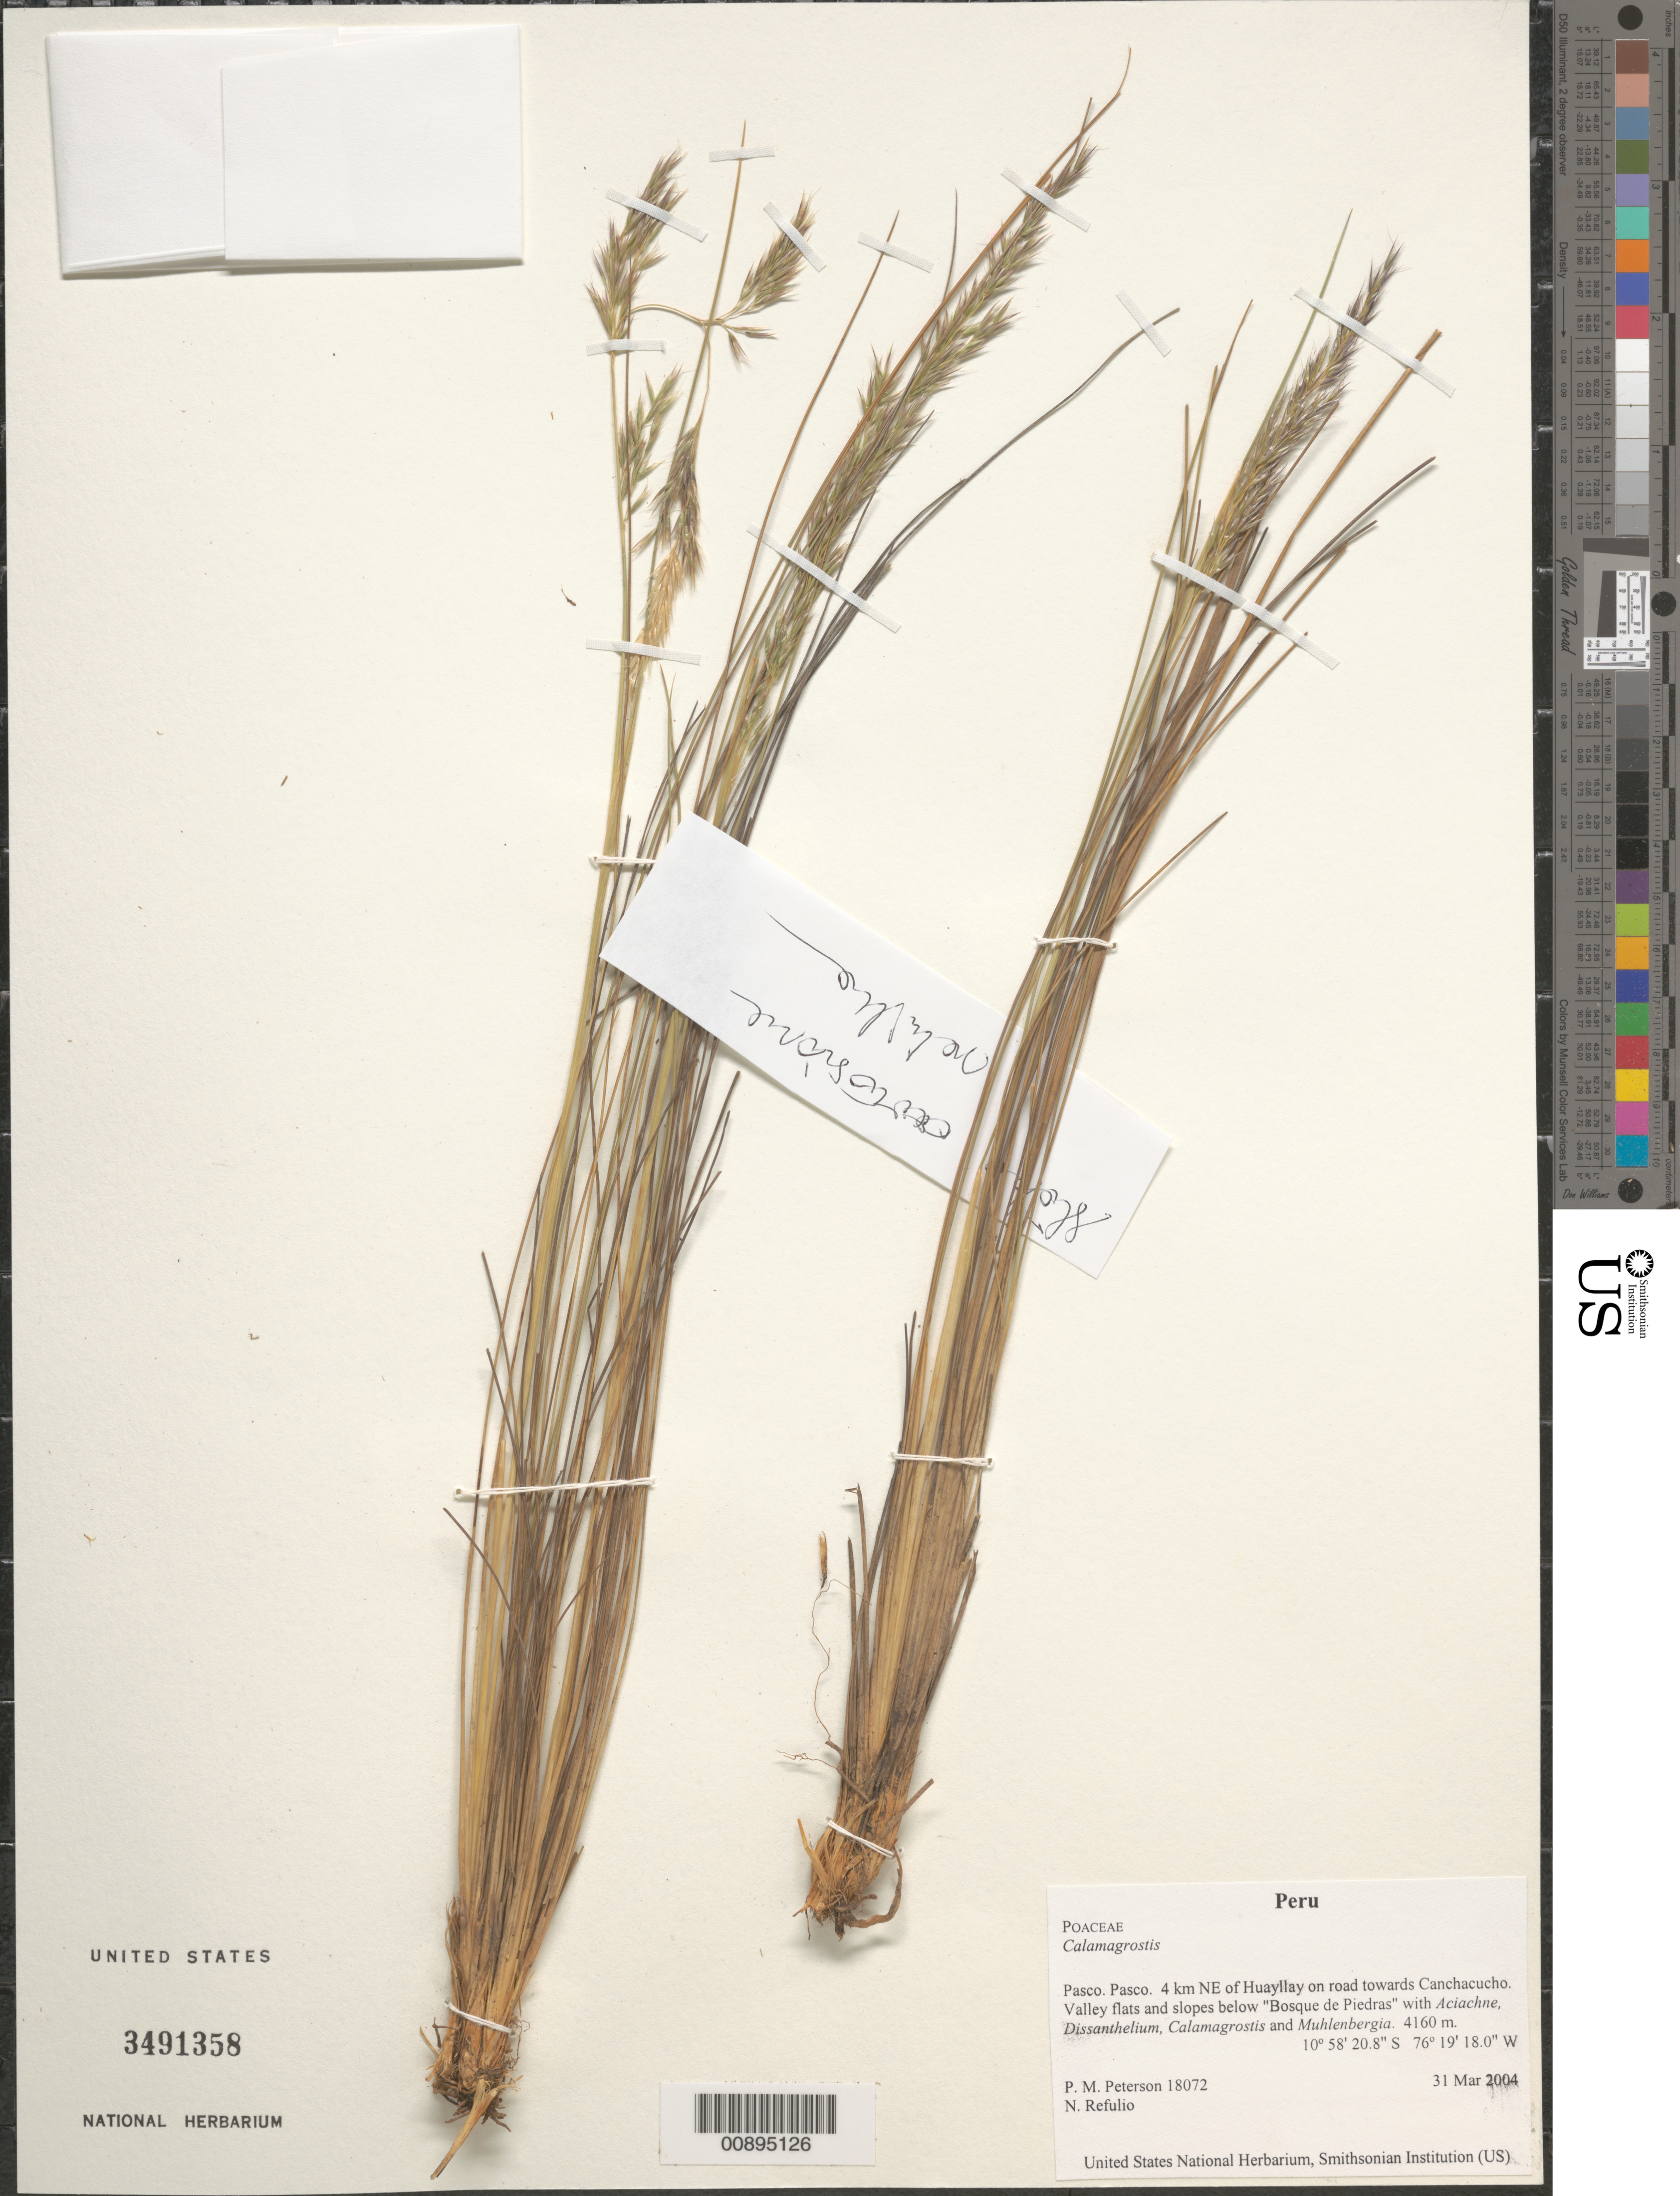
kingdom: Plantae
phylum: Tracheophyta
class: Liliopsida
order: Poales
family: Poaceae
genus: Calamagrostis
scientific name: Calamagrostis sp.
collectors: P. M. Peterson & N. Refulio-Rodríguez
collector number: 18072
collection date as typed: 31 Mar 2004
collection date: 2004-03-31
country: Peru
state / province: Pasco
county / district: Pasco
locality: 4 km NE of Huayllay on road towards Canchacucho. Valley flats and slopes below "Bosque de Piedras" with Aciachne, Dissanthelium, Calamagrostis and Muhlenbergia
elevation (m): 4160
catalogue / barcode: US 3491358